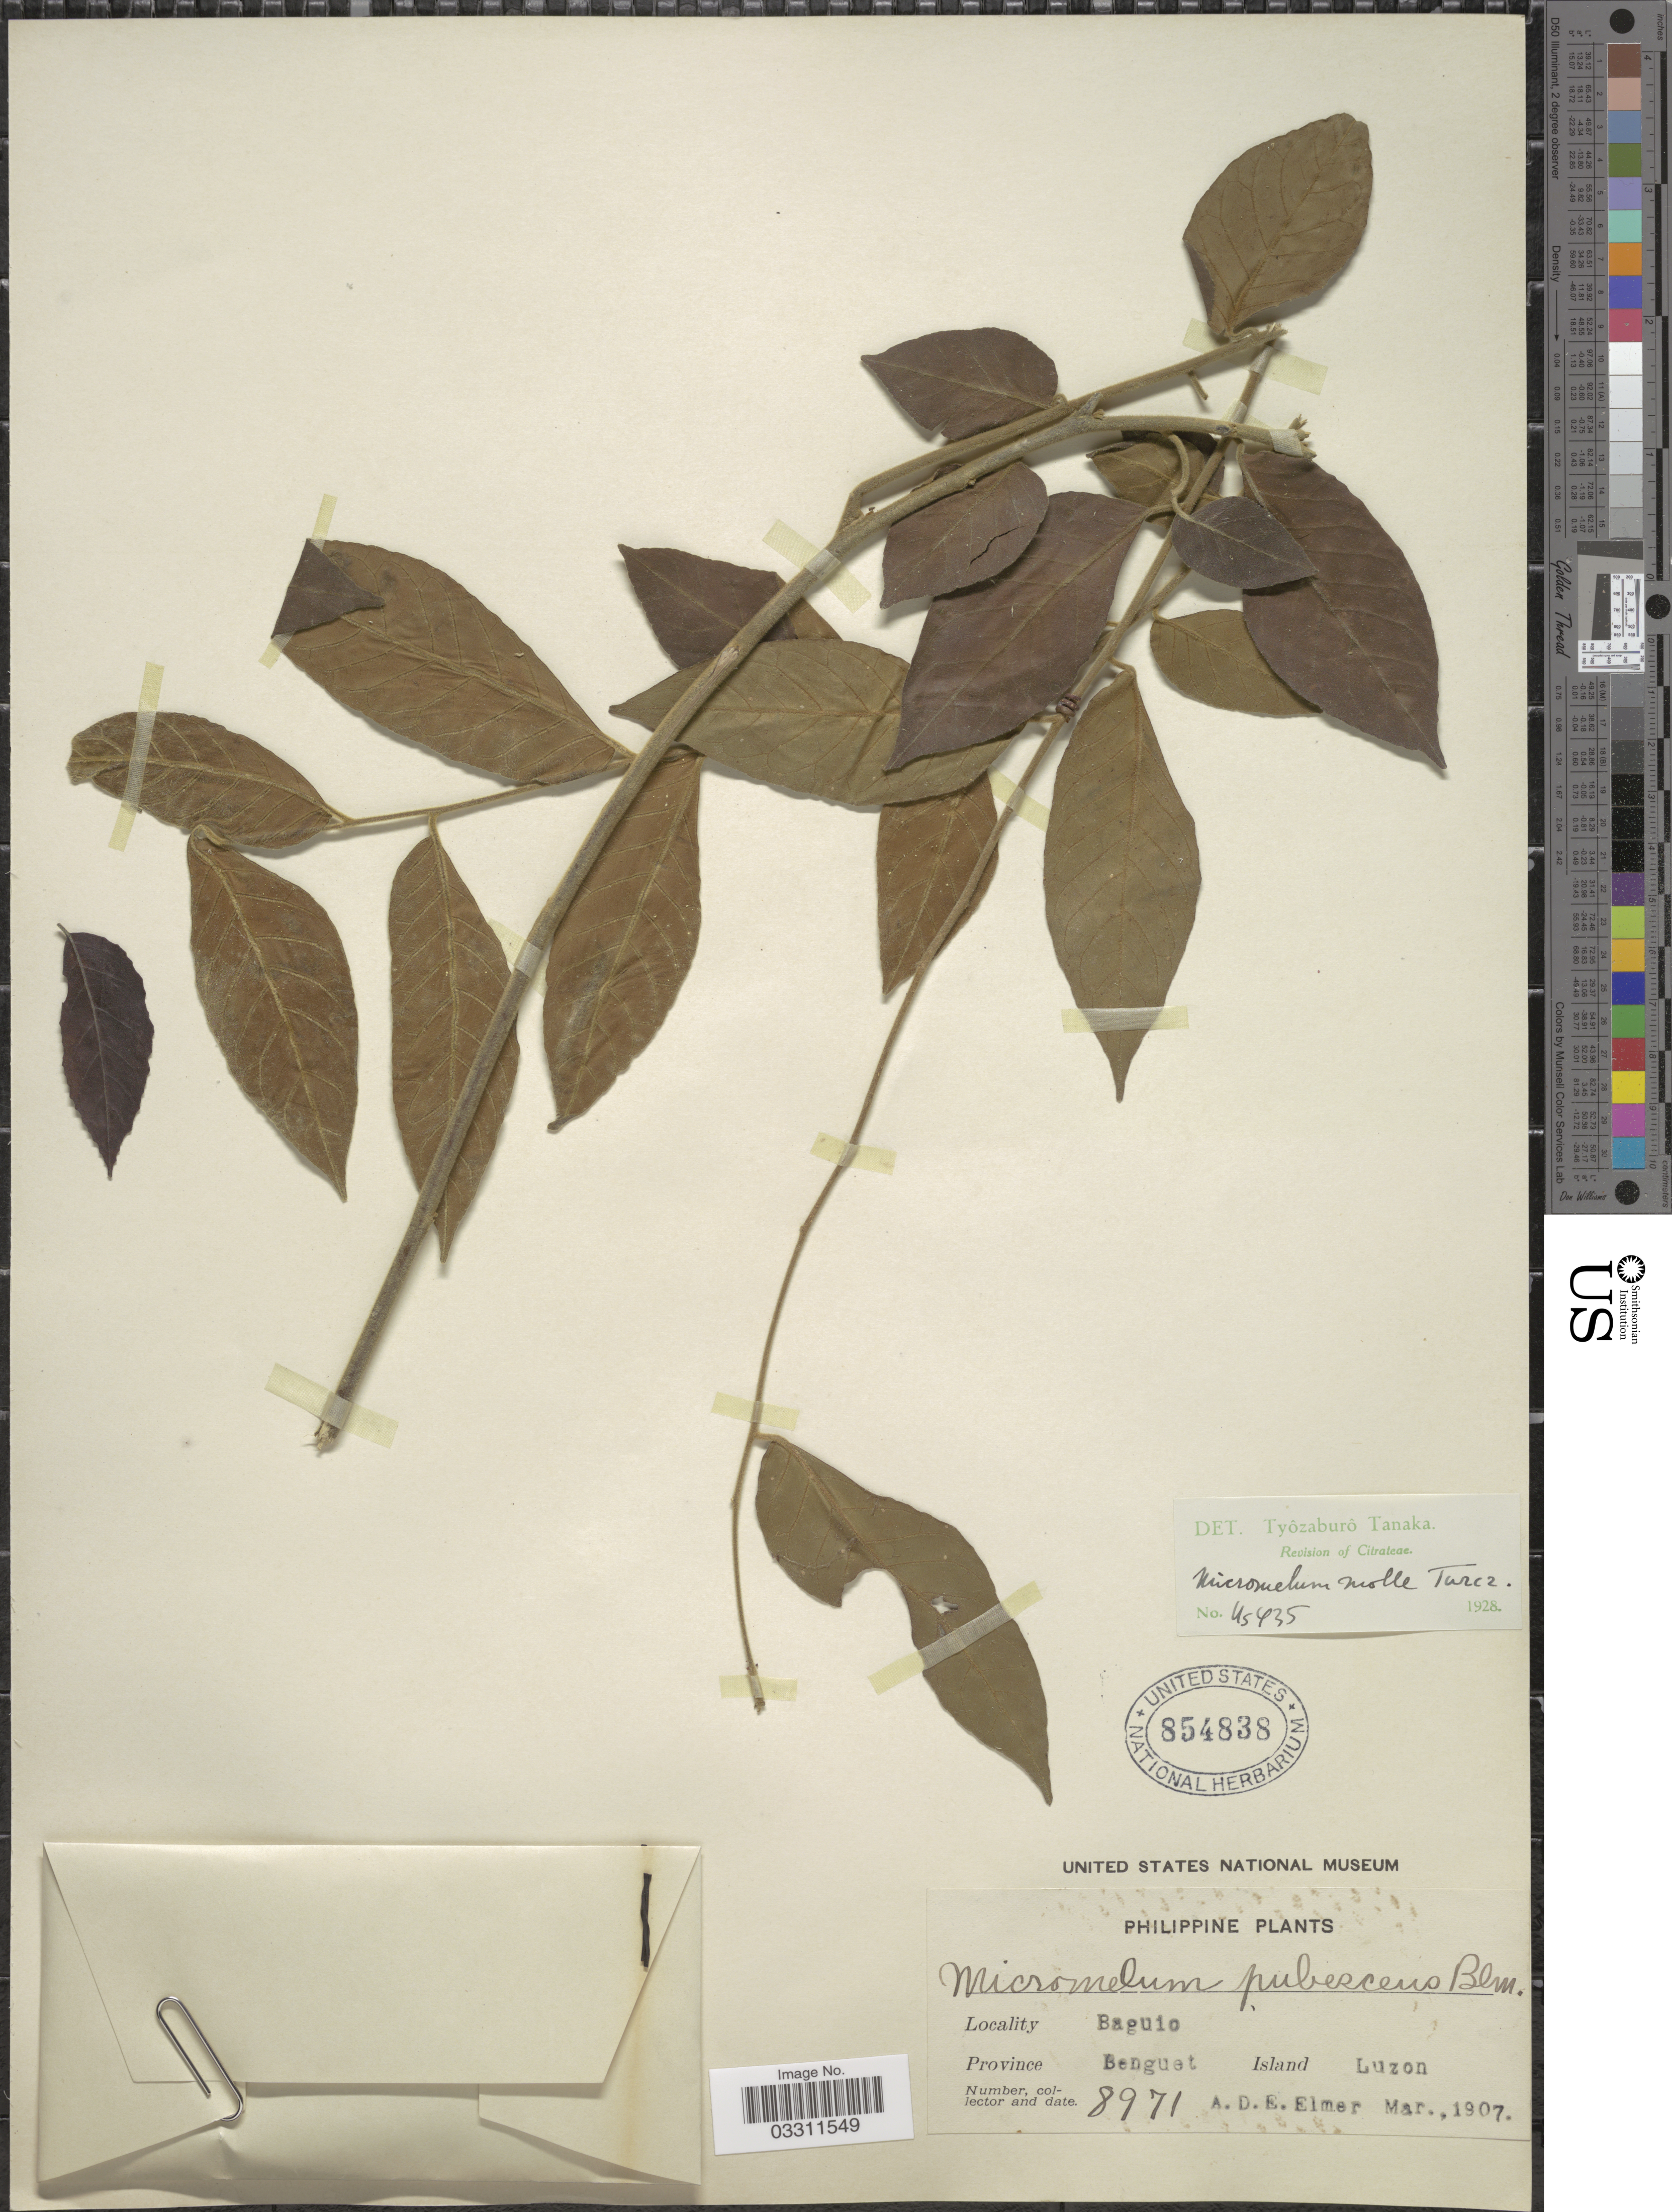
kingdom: Plantae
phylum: Tracheophyta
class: Magnoliopsida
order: Sapindales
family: Rutaceae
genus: Micromelum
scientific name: Micromelum molle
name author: Turcz.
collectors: A. D. E. Elmer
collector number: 8971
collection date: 1907-03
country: Philippines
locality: Baguio, Province Benguet, Island Luzon.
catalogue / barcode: US 854838